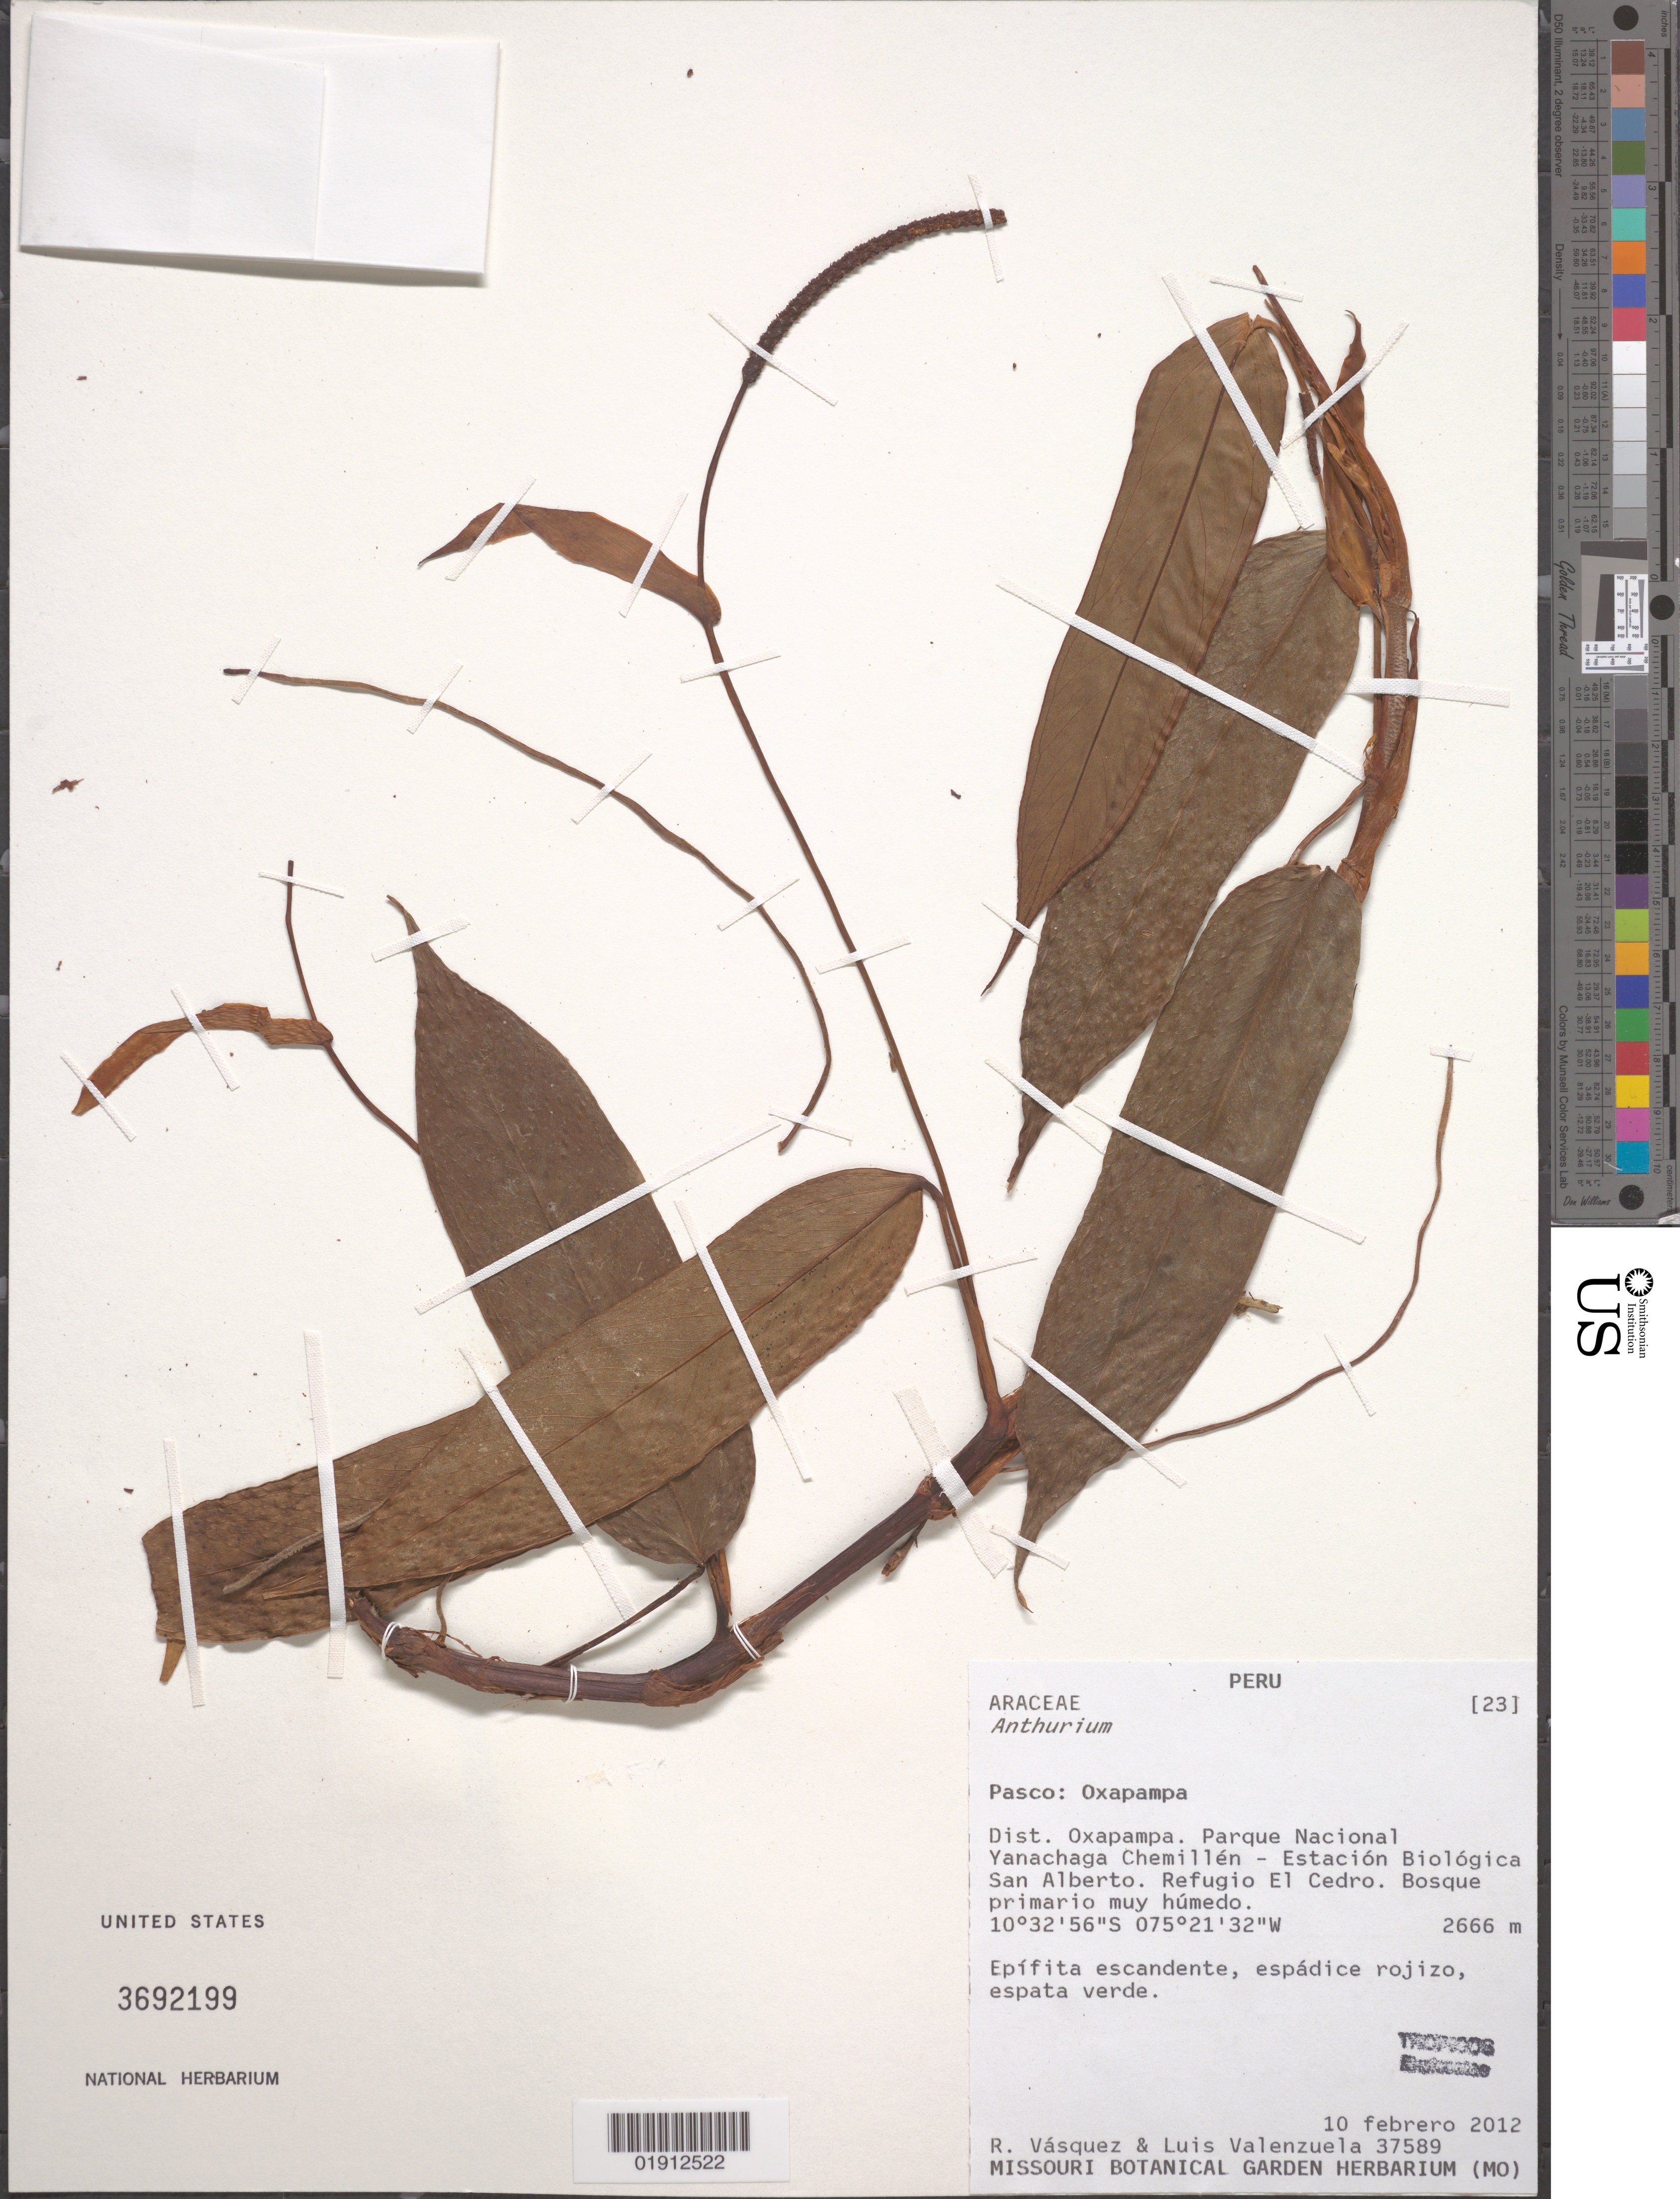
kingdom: Plantae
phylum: Tracheophyta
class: Liliopsida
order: Alismatales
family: Araceae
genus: Anthurium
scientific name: Anthurium sp.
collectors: R. Vásquez & L. Valenzuela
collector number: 37589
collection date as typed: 10 febrero 2012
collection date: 2012-02-10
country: Peru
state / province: Pasco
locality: Pasco: Oxapampa, Parque Nacional Yanachaga Chemillen - Estacion Biologica San Alberto. Refugio El Cedro.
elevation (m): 2666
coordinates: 10 32 56 S, 75 21 32 W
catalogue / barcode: US 3692199